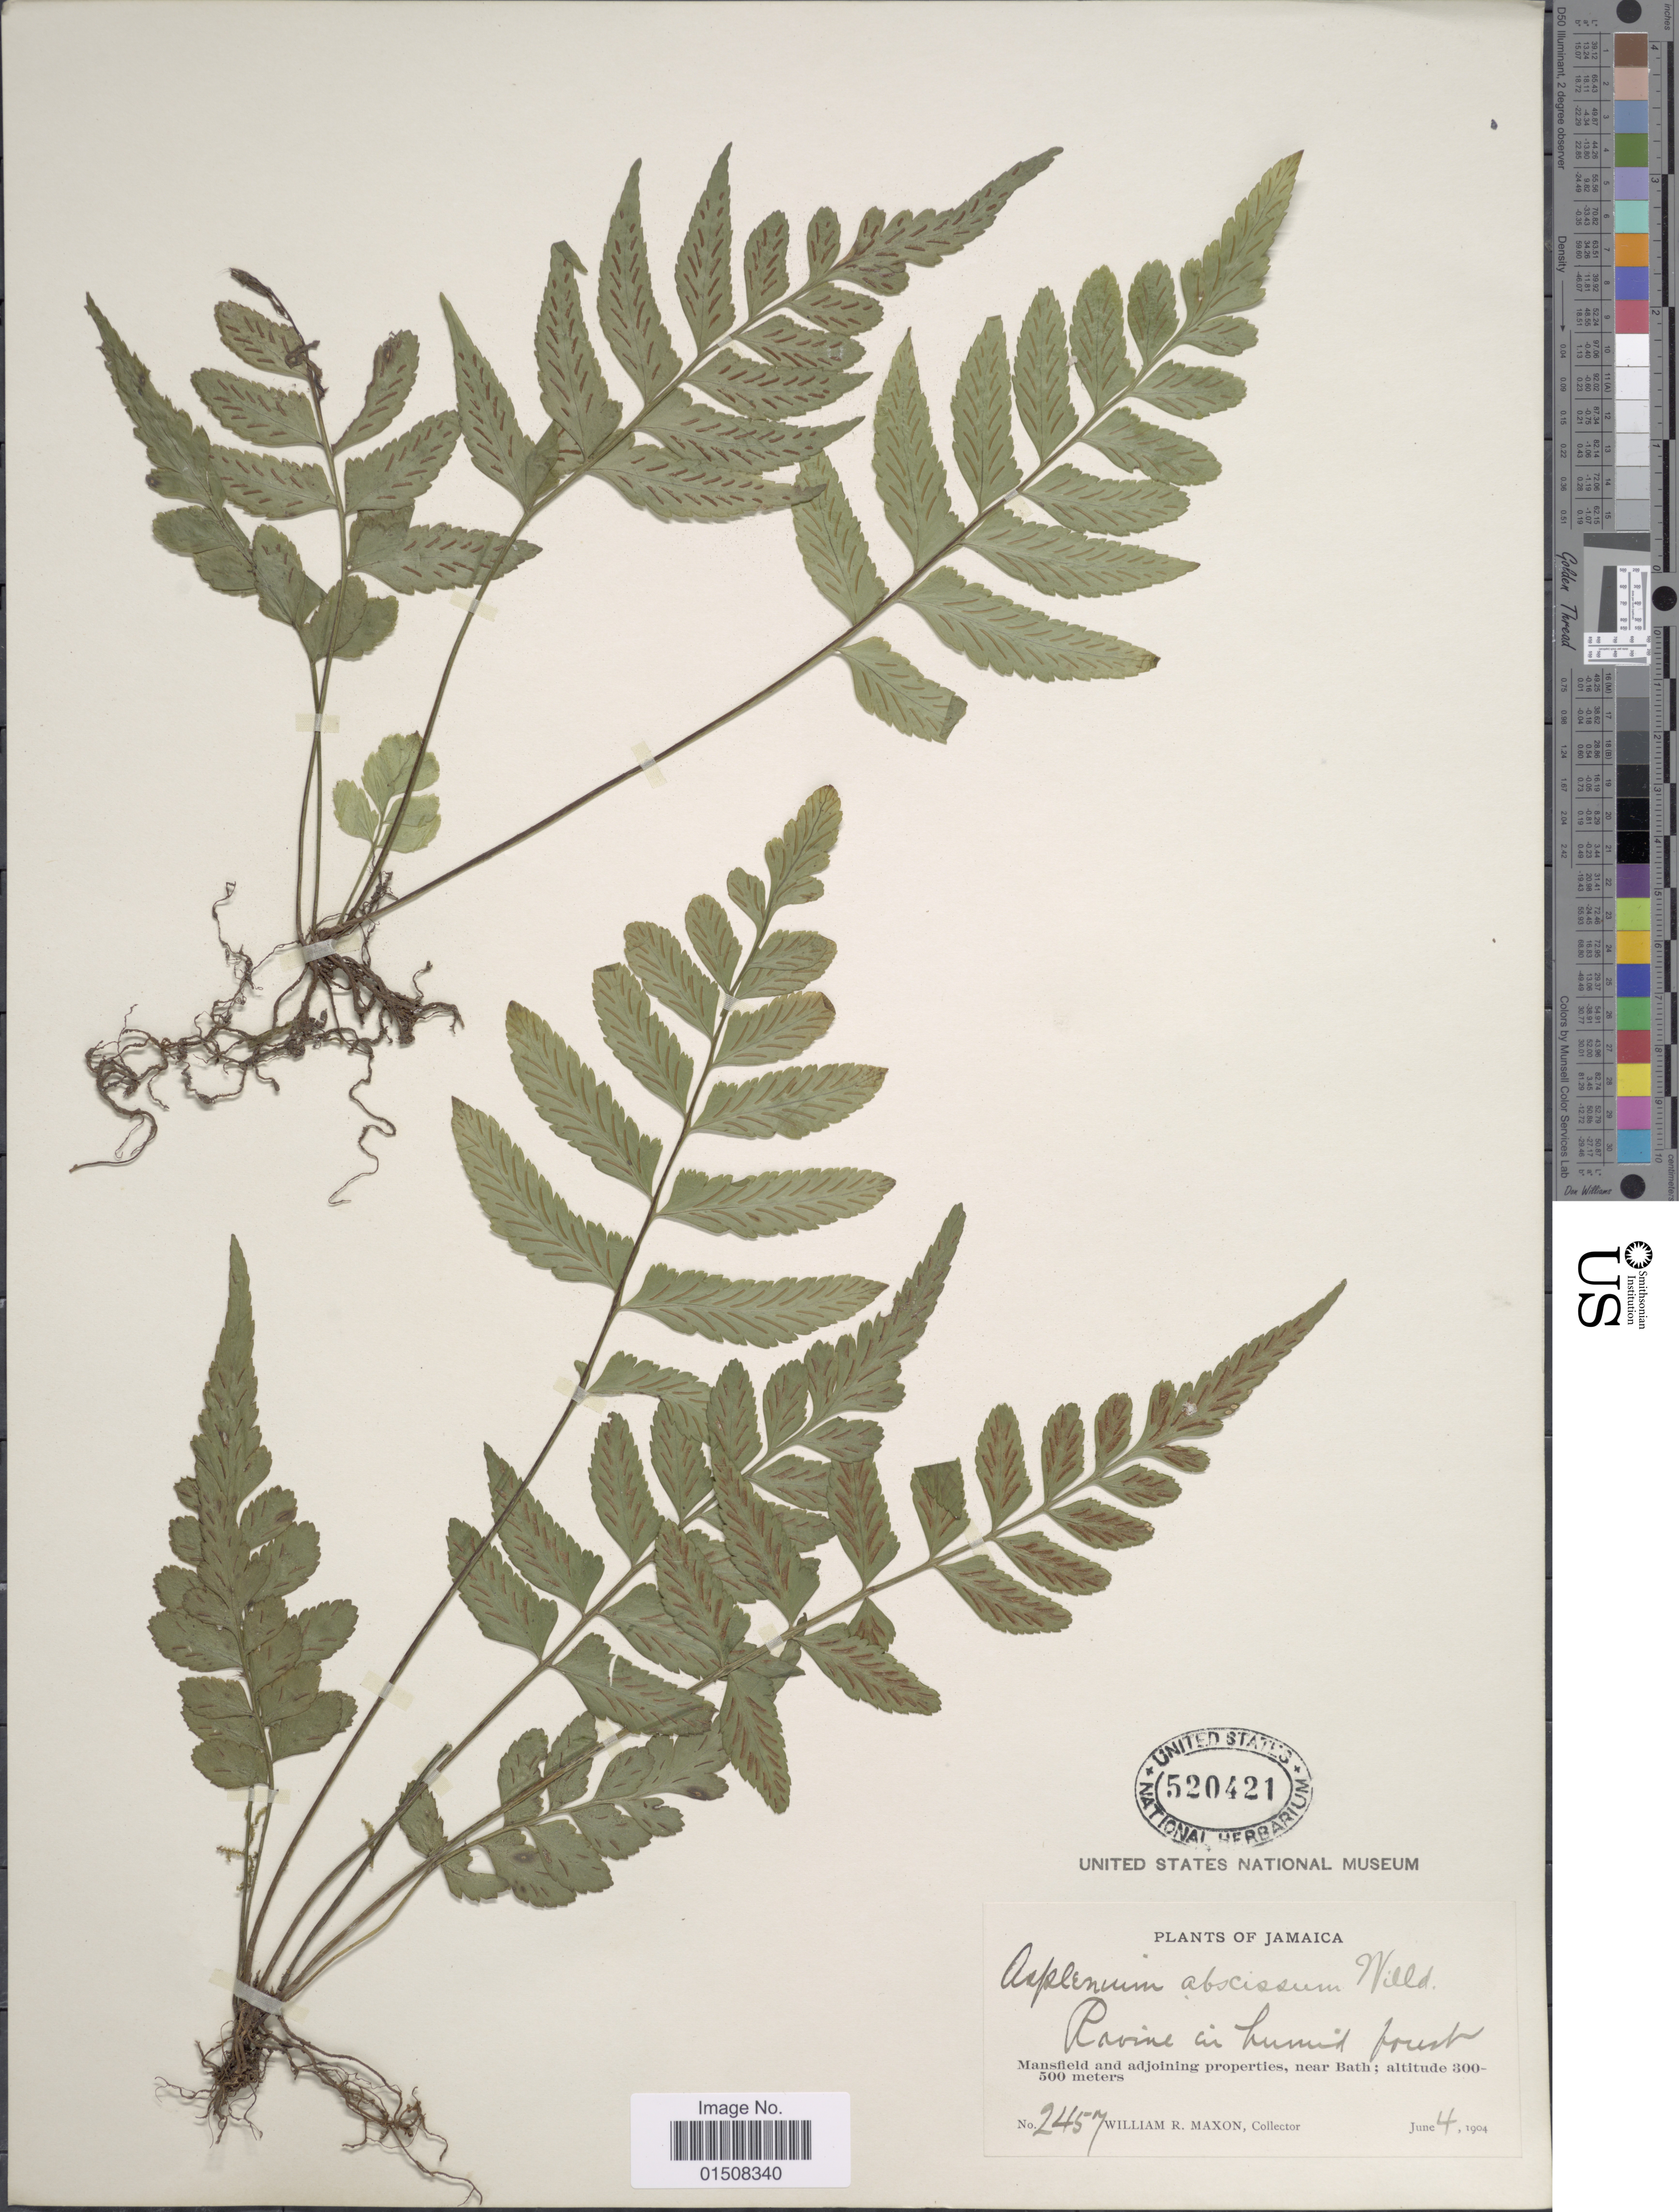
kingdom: Plantae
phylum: Tracheophyta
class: Polypodiopsida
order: Polypodiales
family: Aspleniaceae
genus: Asplenium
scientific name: Asplenium abscissum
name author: Willd.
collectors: W. R. Maxon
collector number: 2457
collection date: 1904-06-04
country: Jamaica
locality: Mansfield and adjoining properties, near bath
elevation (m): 300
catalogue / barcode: US 520421